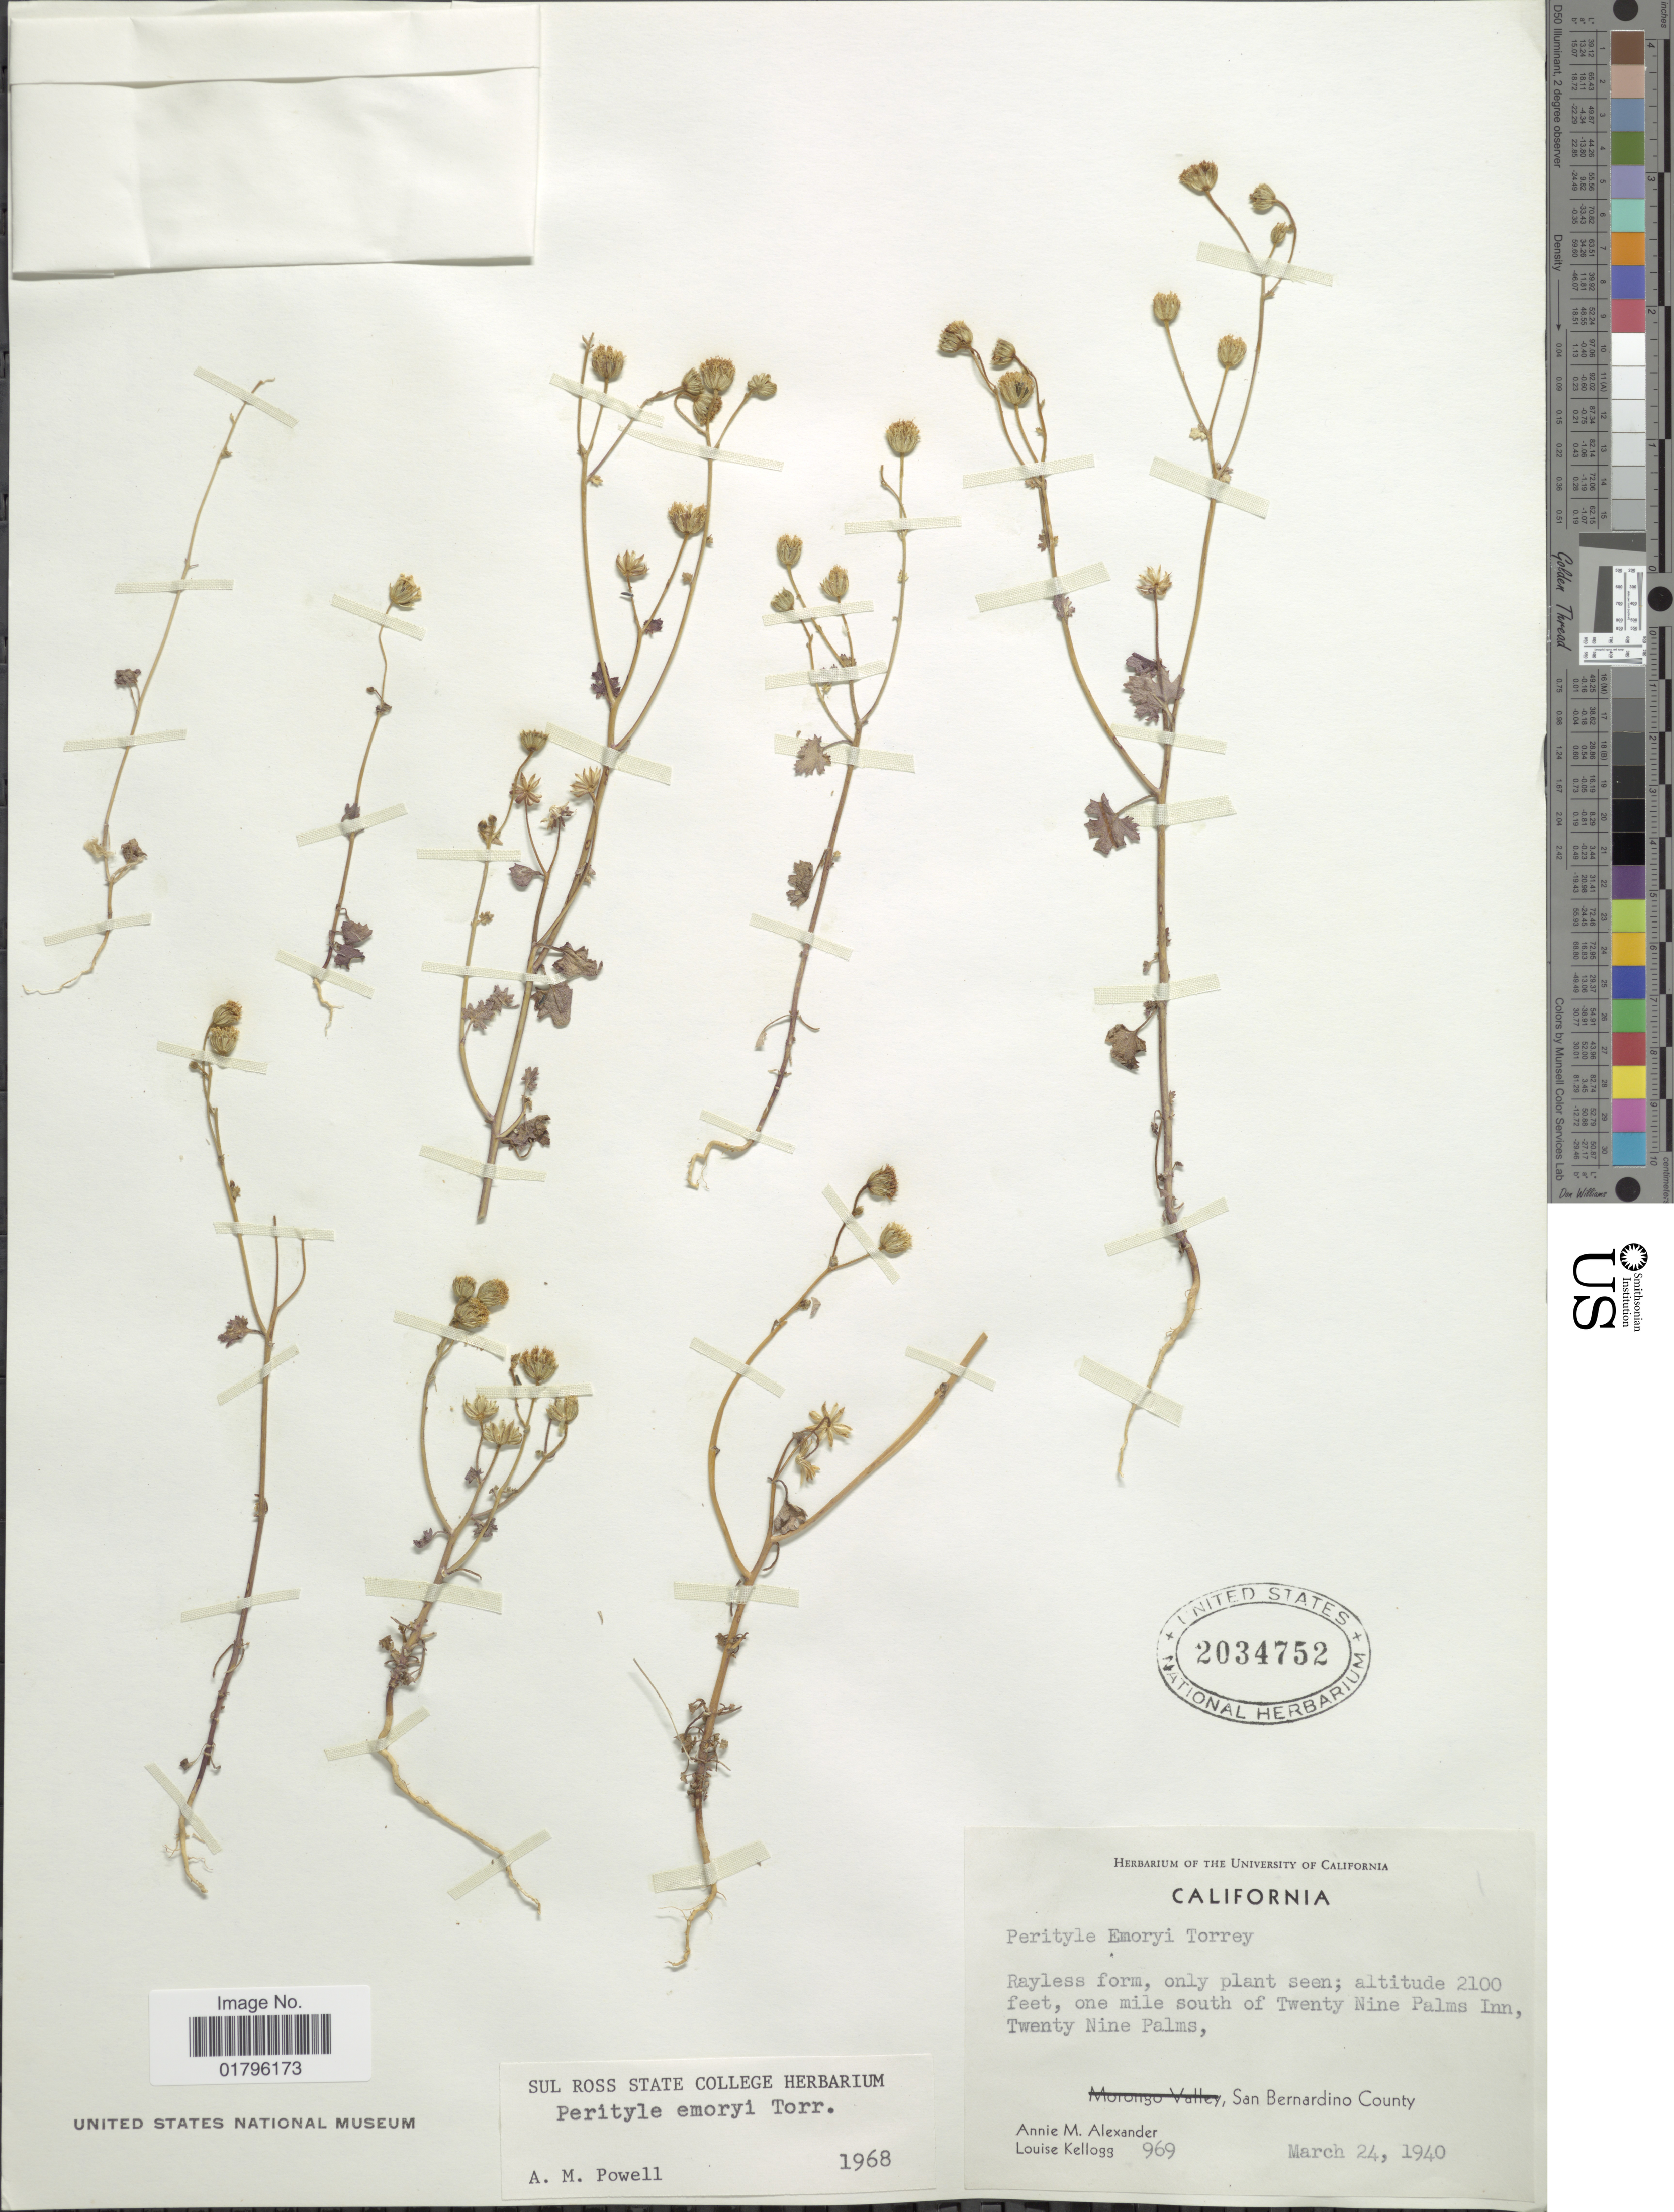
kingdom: Plantae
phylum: Tracheophyta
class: Magnoliopsida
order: Asterales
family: Asteraceae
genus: Perityle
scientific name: Perityle emoryi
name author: Torr.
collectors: A. M. Alexander & L. Kellogg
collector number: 969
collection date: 1940-03-24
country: United States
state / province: California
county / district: San Bernardino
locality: One mile south of Twenty Nine Palms Inn, Twenty Nine Palms, San Bernardino County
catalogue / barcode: US 2034752